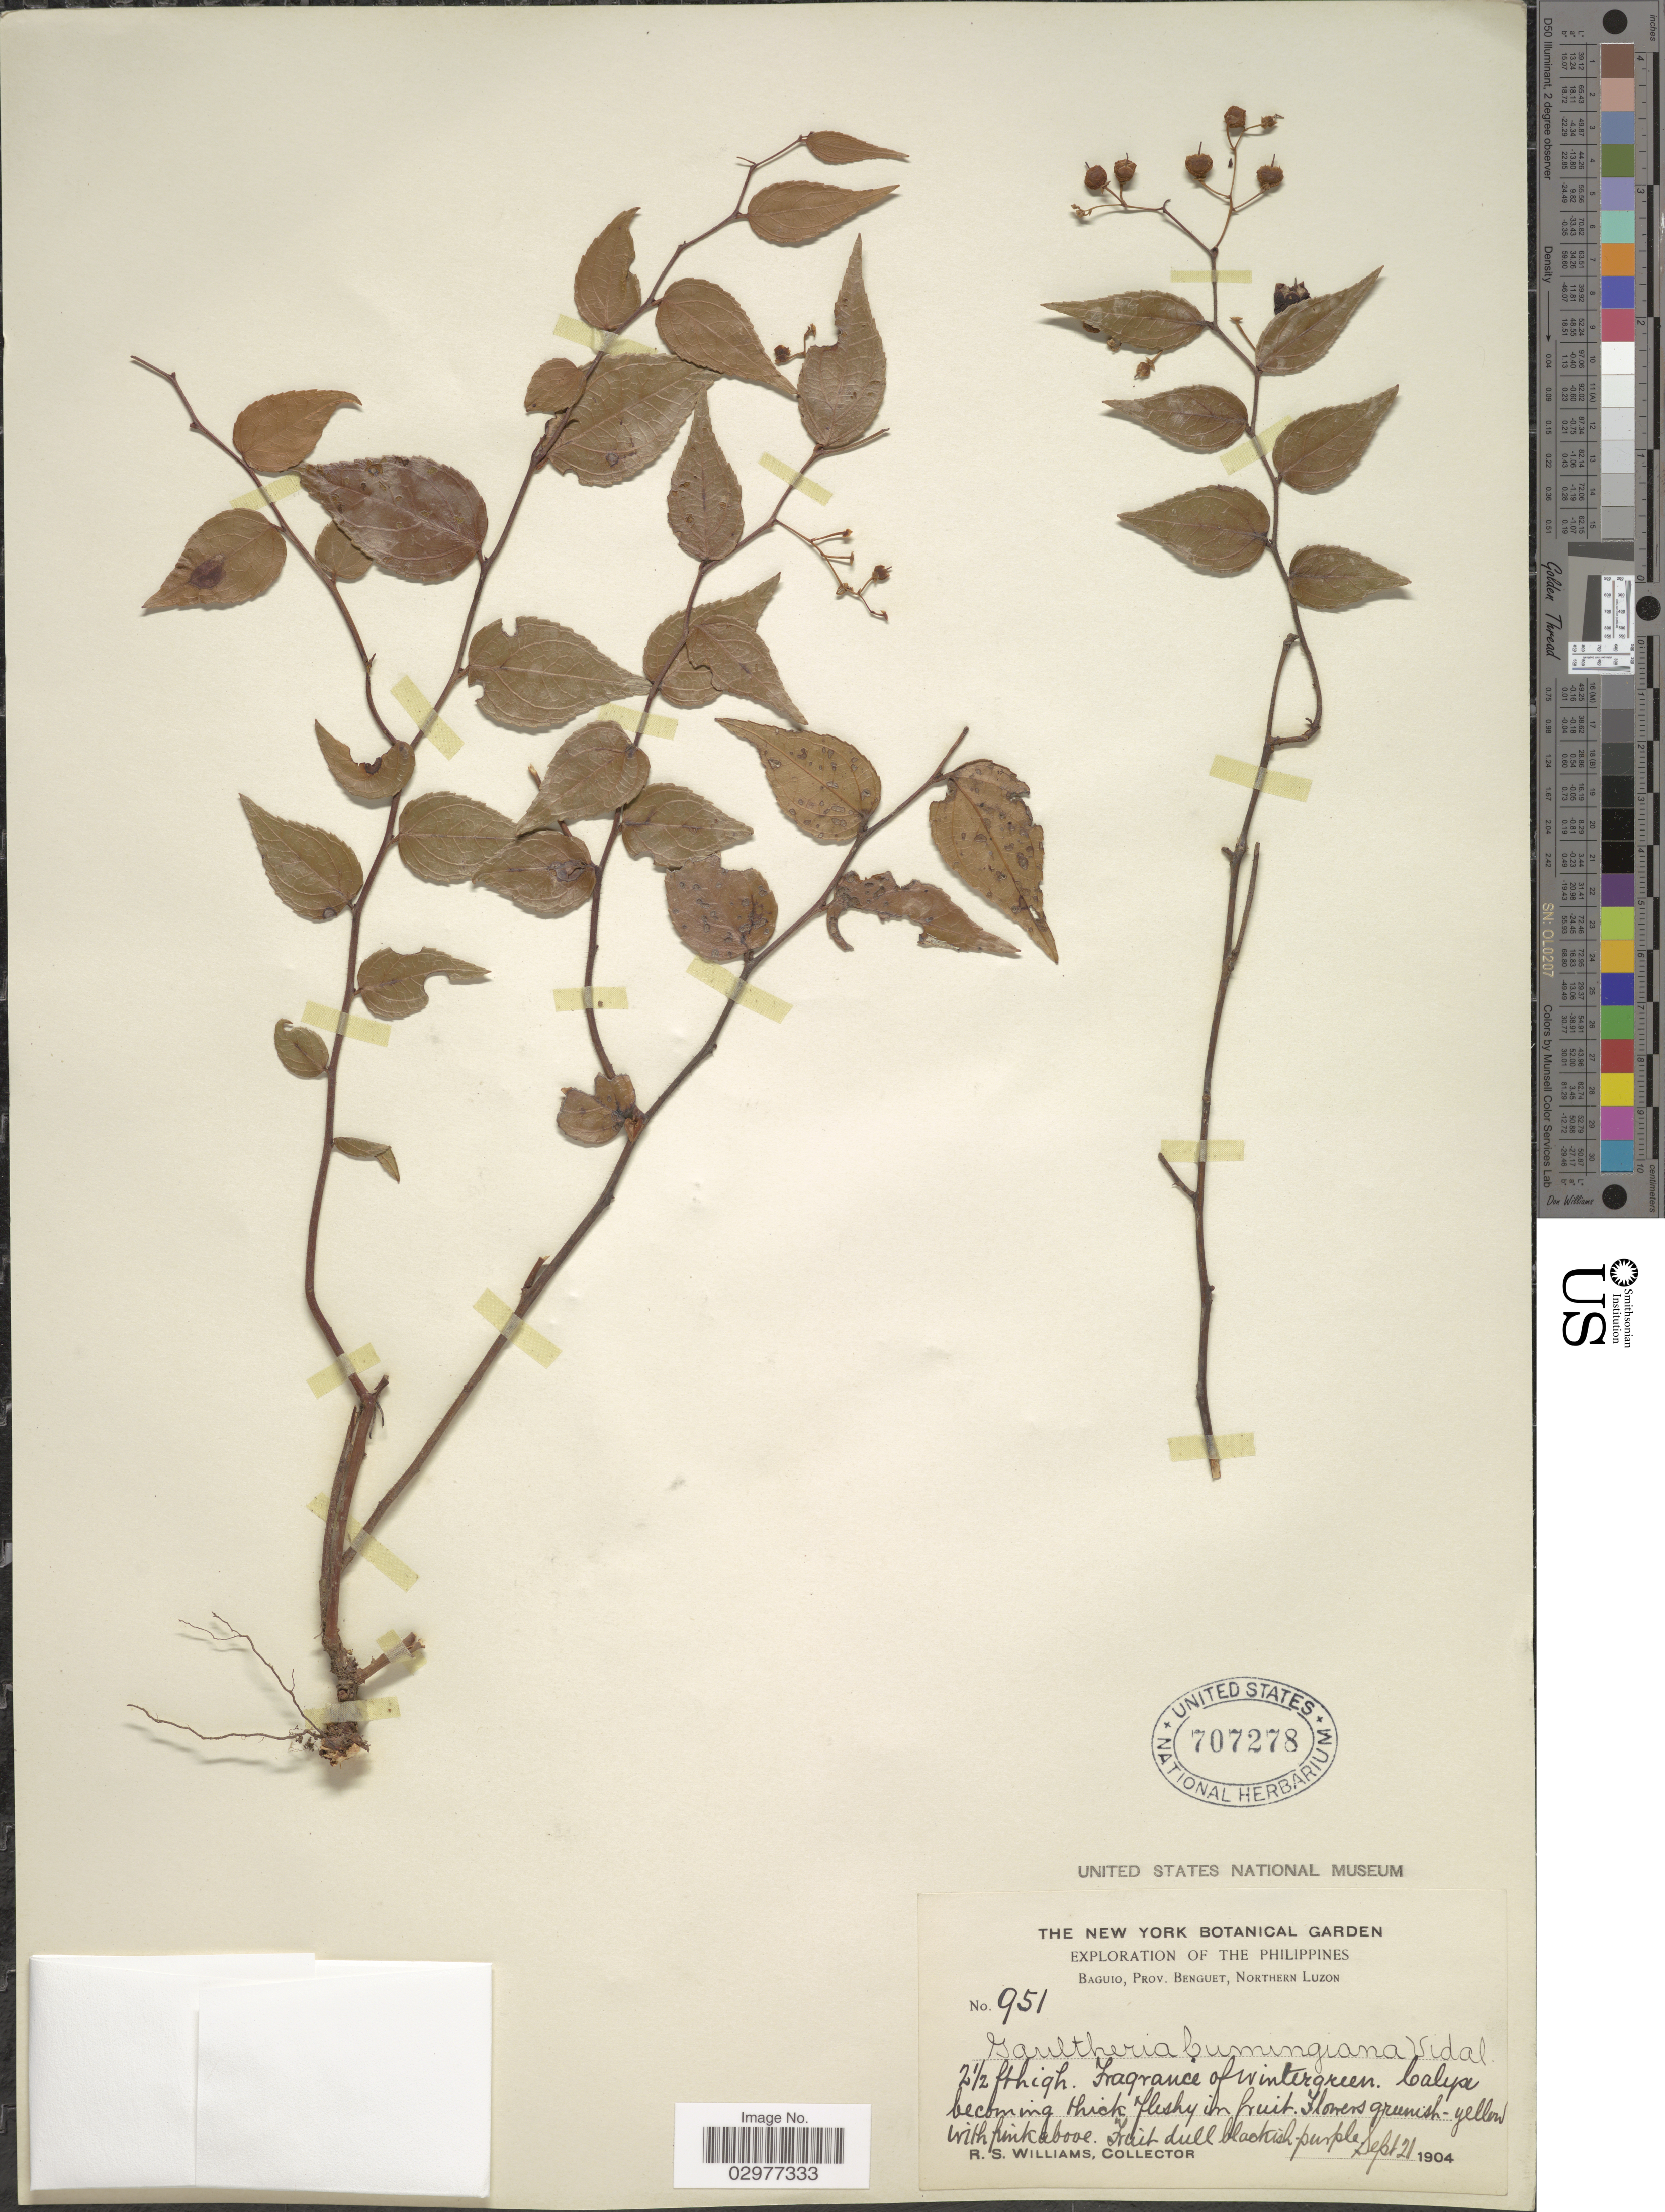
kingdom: Plantae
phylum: Tracheophyta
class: Magnoliopsida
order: Ericales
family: Ericaceae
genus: Gaultheria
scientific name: Gaultheria cumingiana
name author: S. Vidal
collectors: R. S. Williams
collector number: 951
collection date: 1904-09-21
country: Philippines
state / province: Cordillera (Administrative Region)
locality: Baguio, Prov. Benguet, Northern Luzon.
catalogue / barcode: US 707278